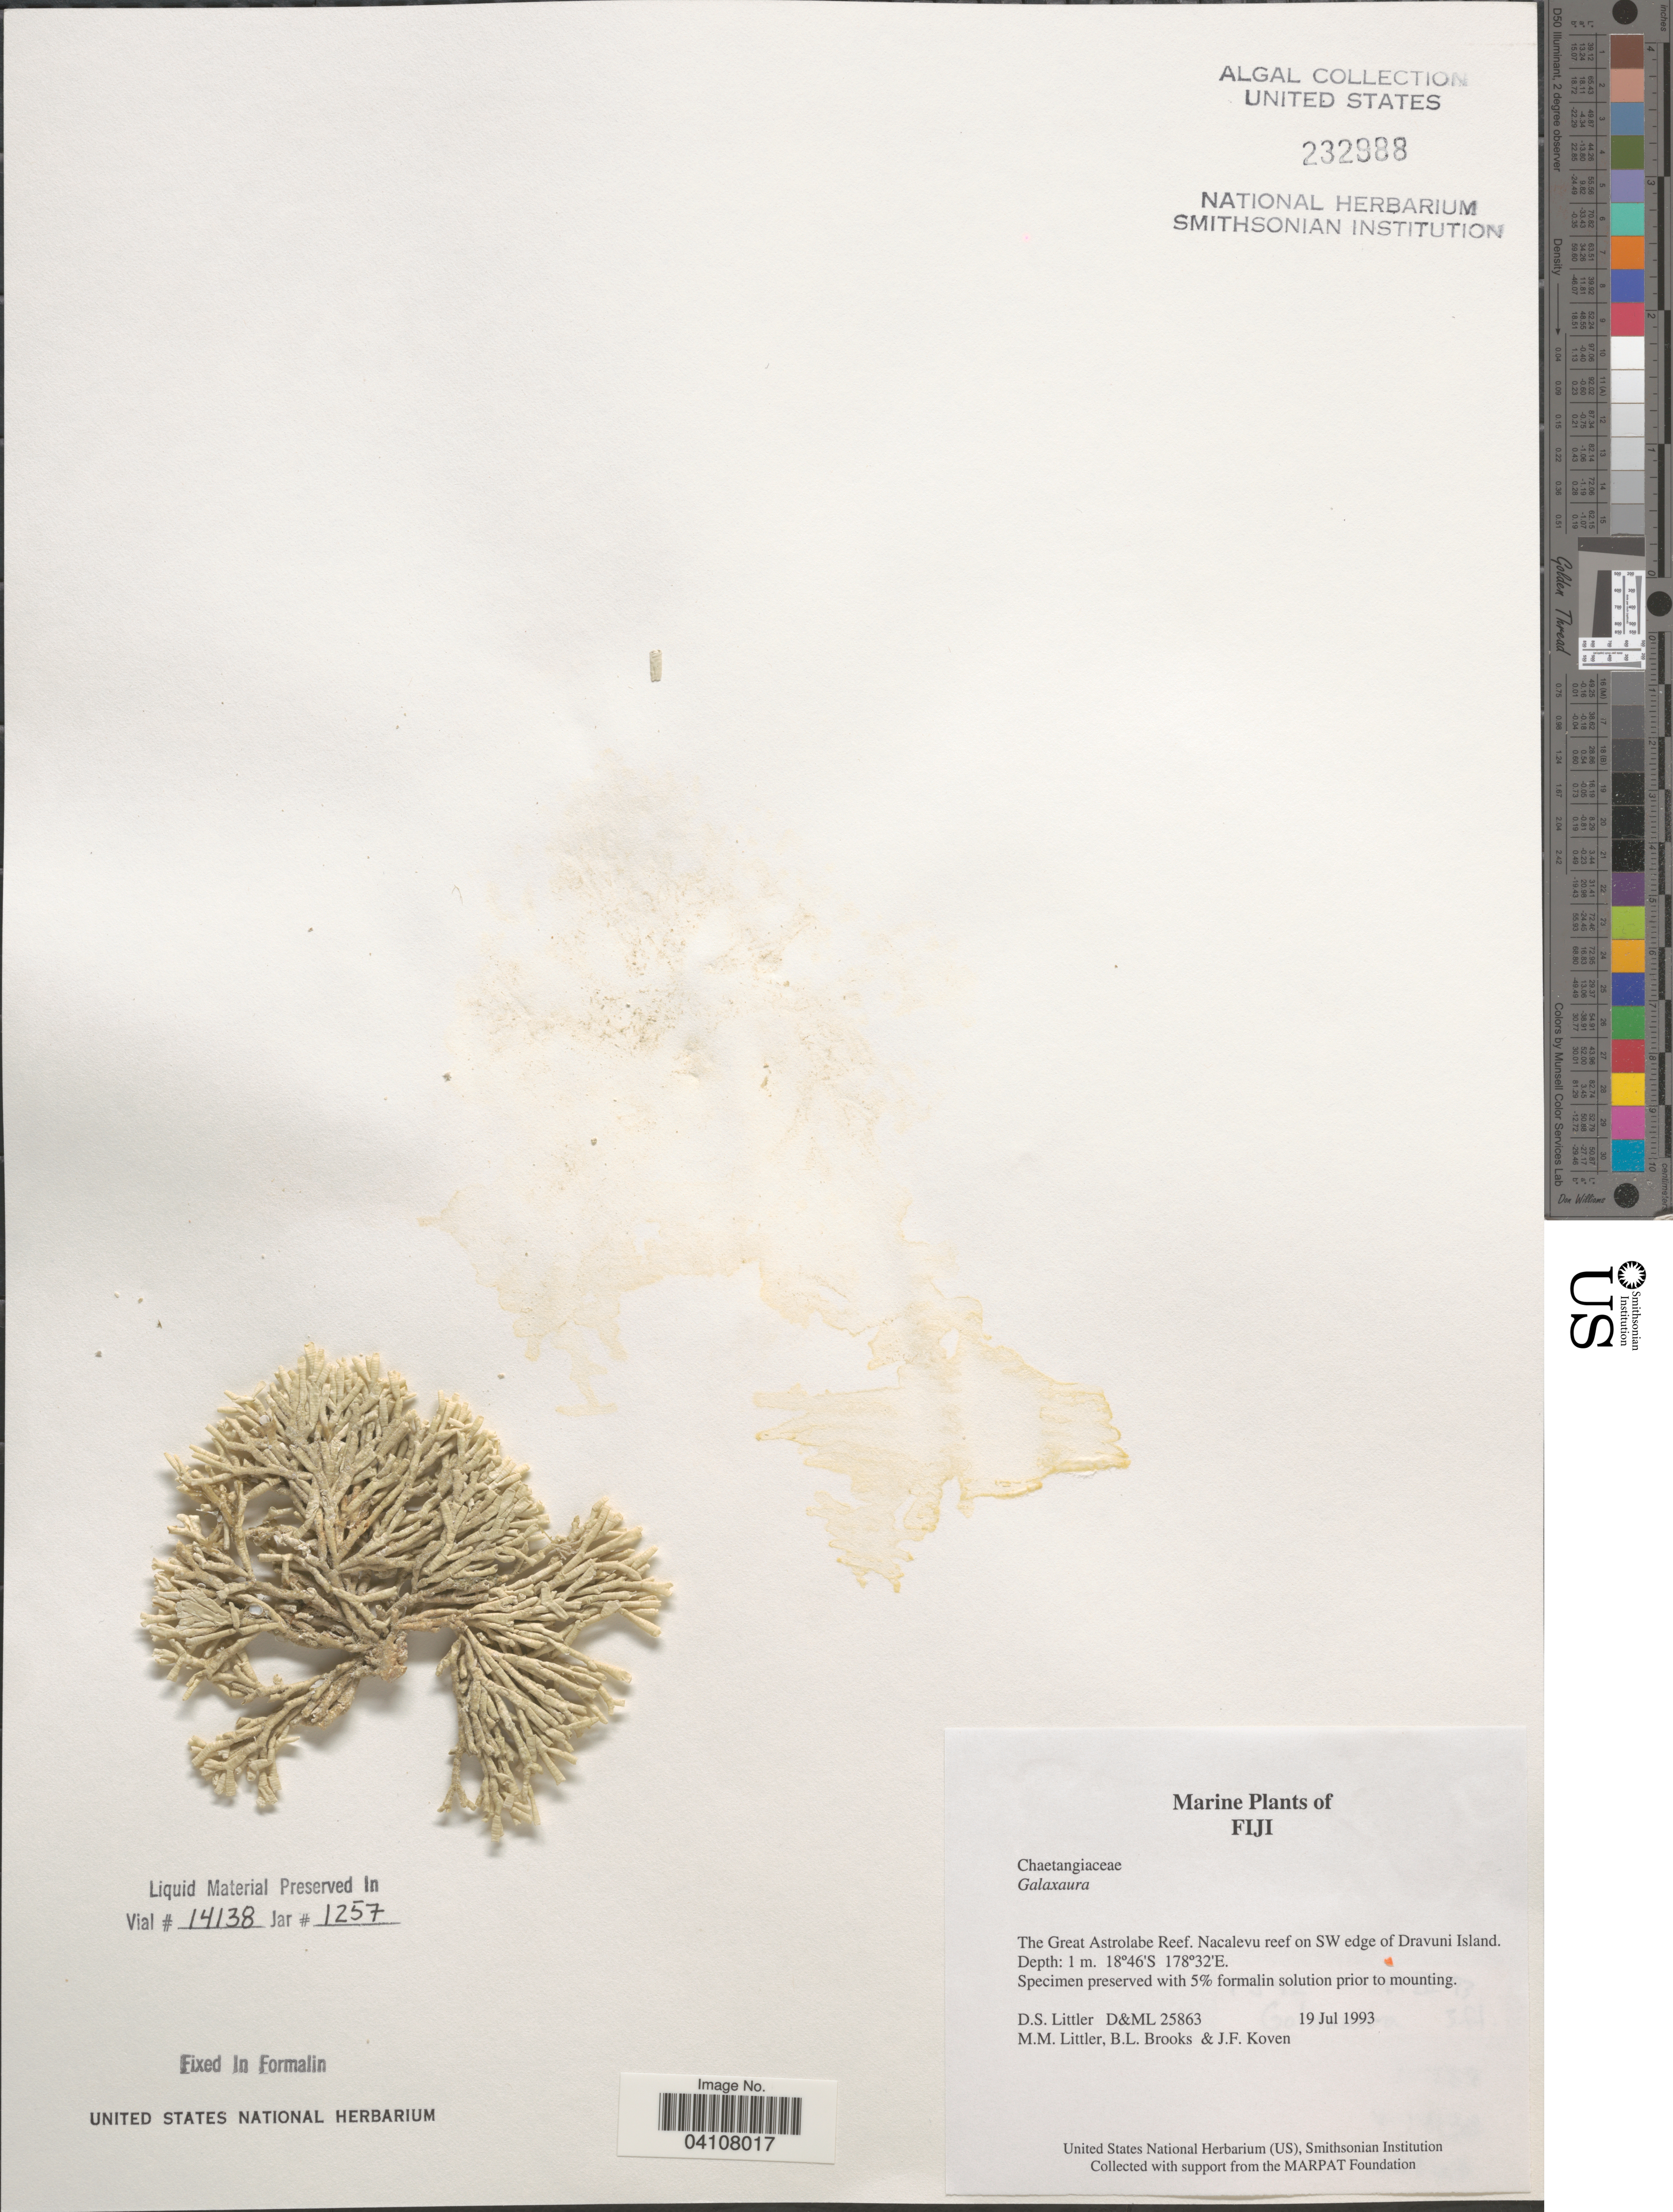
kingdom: Plantae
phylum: Rhodophyta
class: Florideophyceae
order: Nemaliales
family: Galaxauraceae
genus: Galaxaura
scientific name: Galaxaura sp.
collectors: D. S. Littler, B. Brooks & J. Koven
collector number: D&ML25863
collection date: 1993-07-19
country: Fiji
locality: The Great Astrolabe Reef. Nacalevu reef on SW edge of Dravuni Island.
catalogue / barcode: US 232988